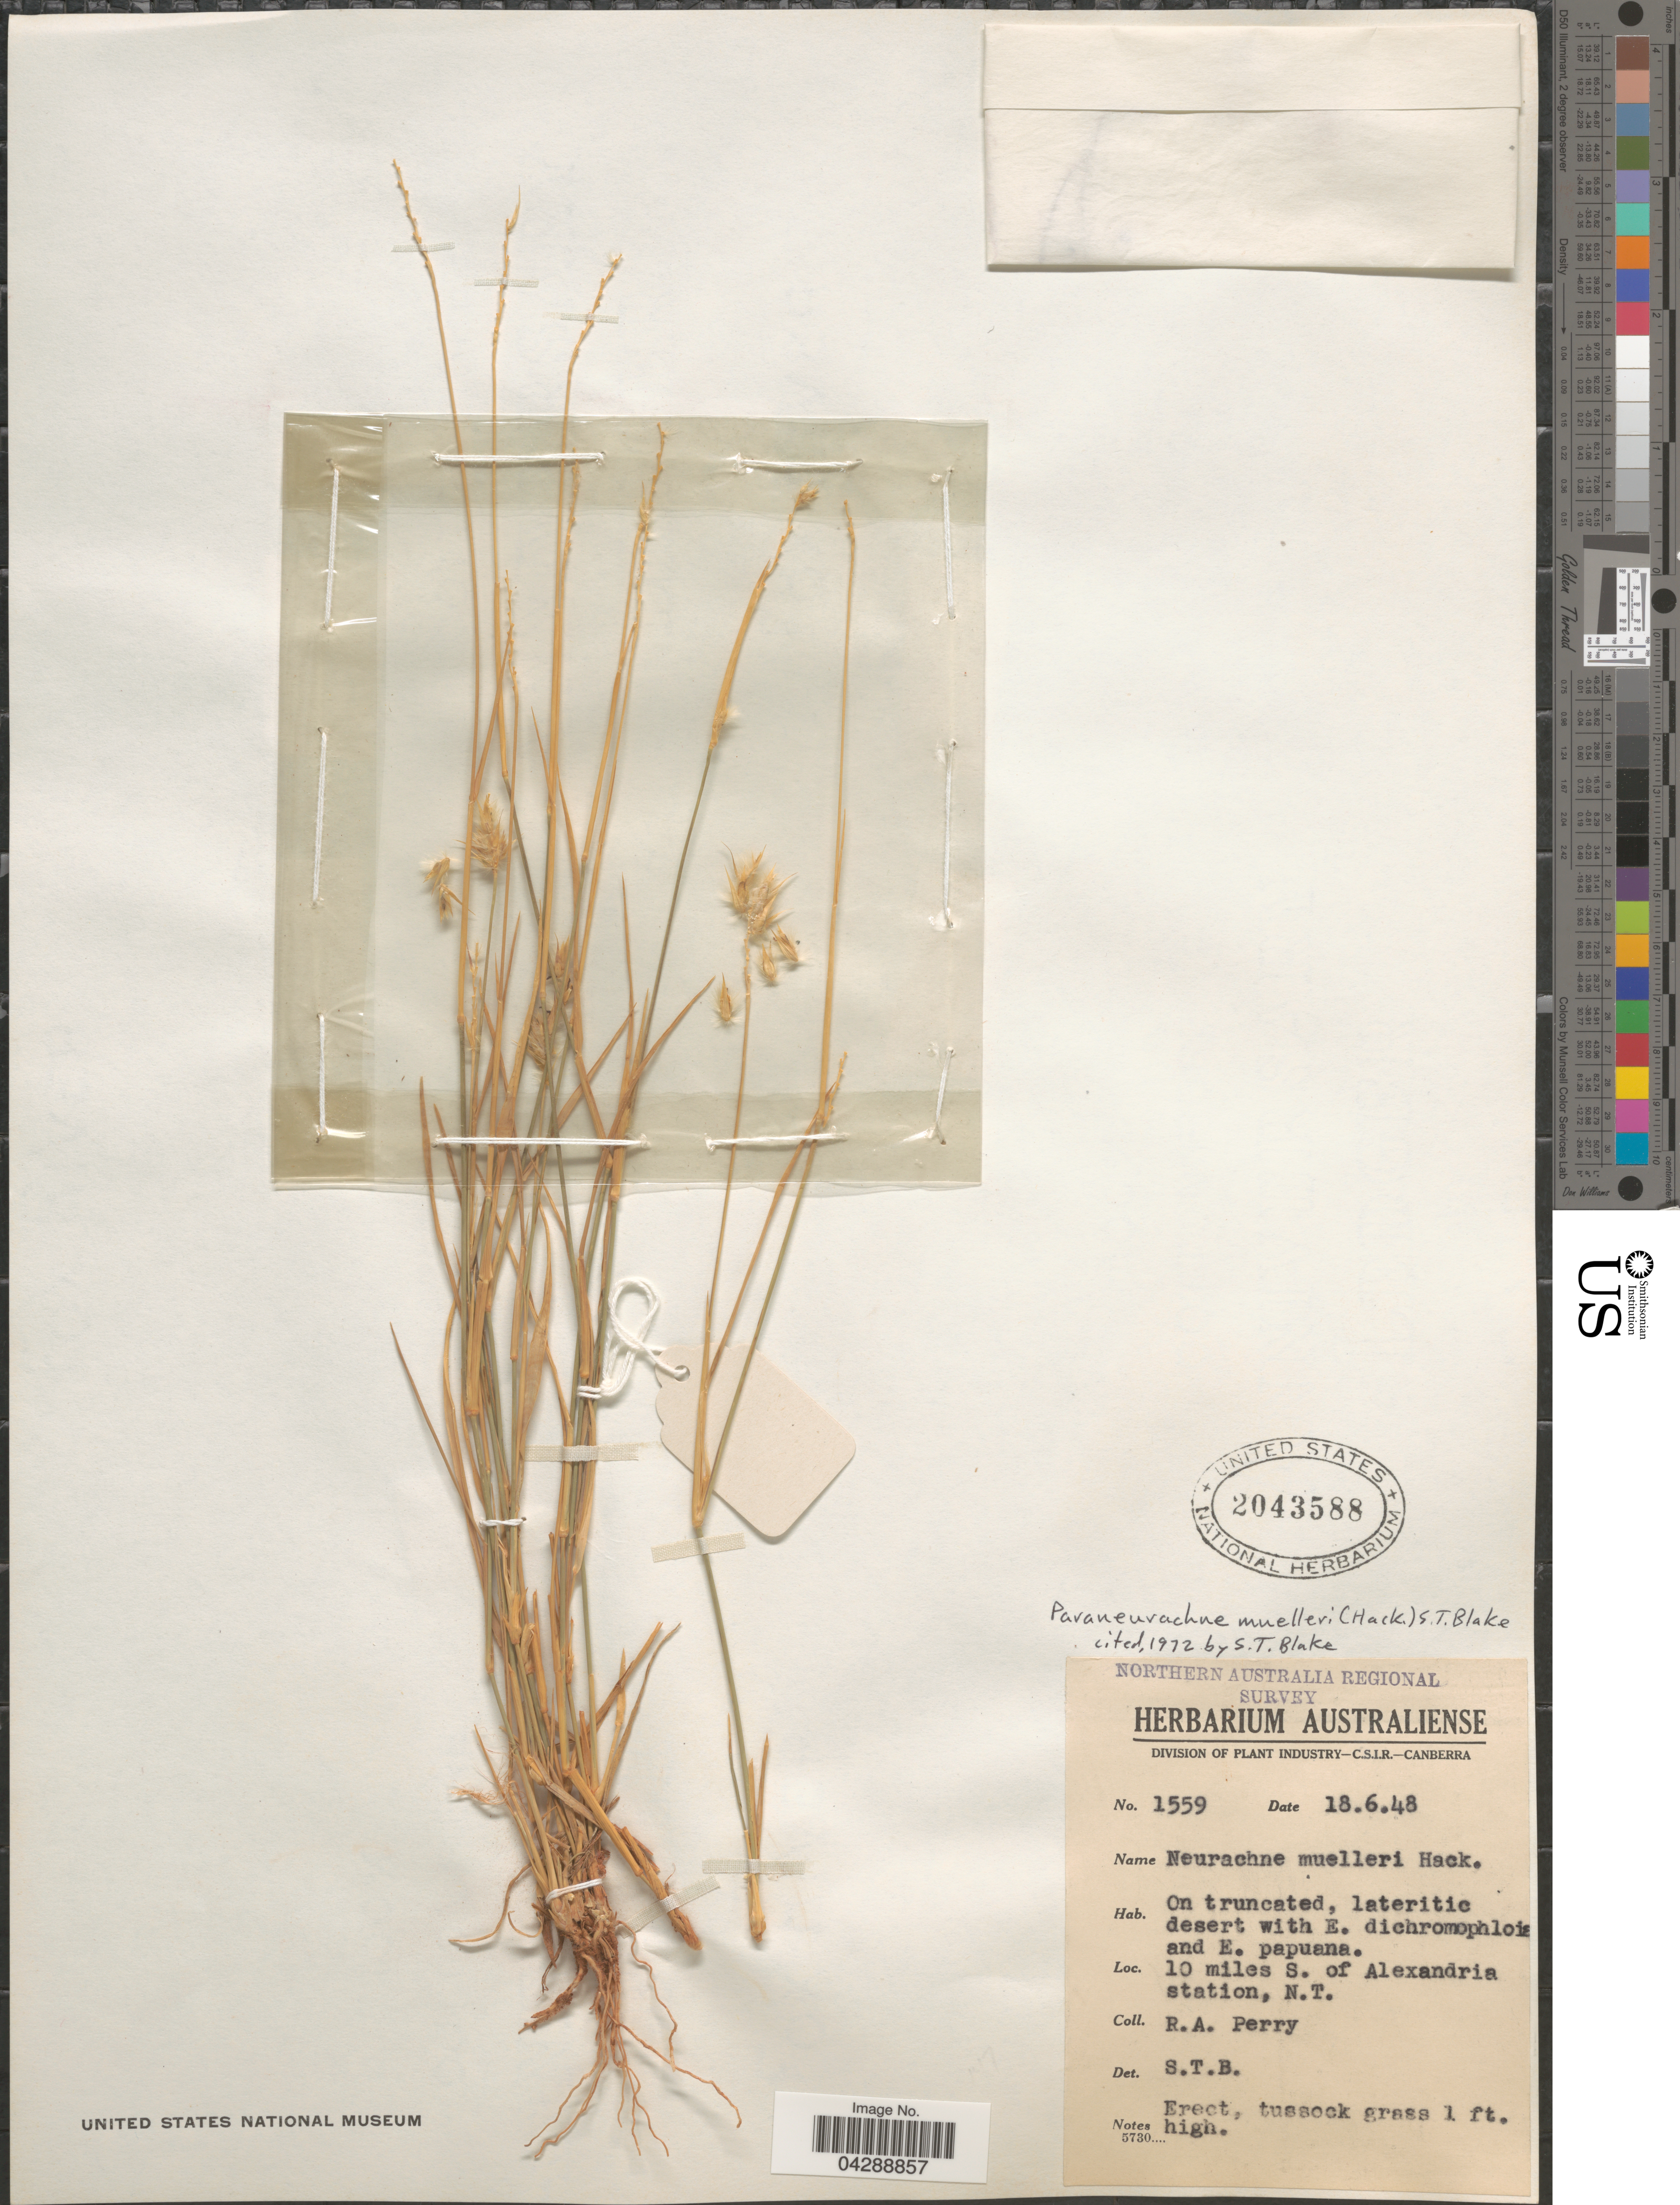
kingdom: Plantae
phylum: Tracheophyta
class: Liliopsida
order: Poales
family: Poaceae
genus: Paraneurachne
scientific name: Paraneurachne muelleri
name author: (Hack.) S.T. Blake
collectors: Perry, R. A.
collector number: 1559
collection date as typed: Transcribed d/m/y: 18/6/48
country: Australia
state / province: Northern Territory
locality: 10 miles S. of Alexandria station.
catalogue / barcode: US 2043588